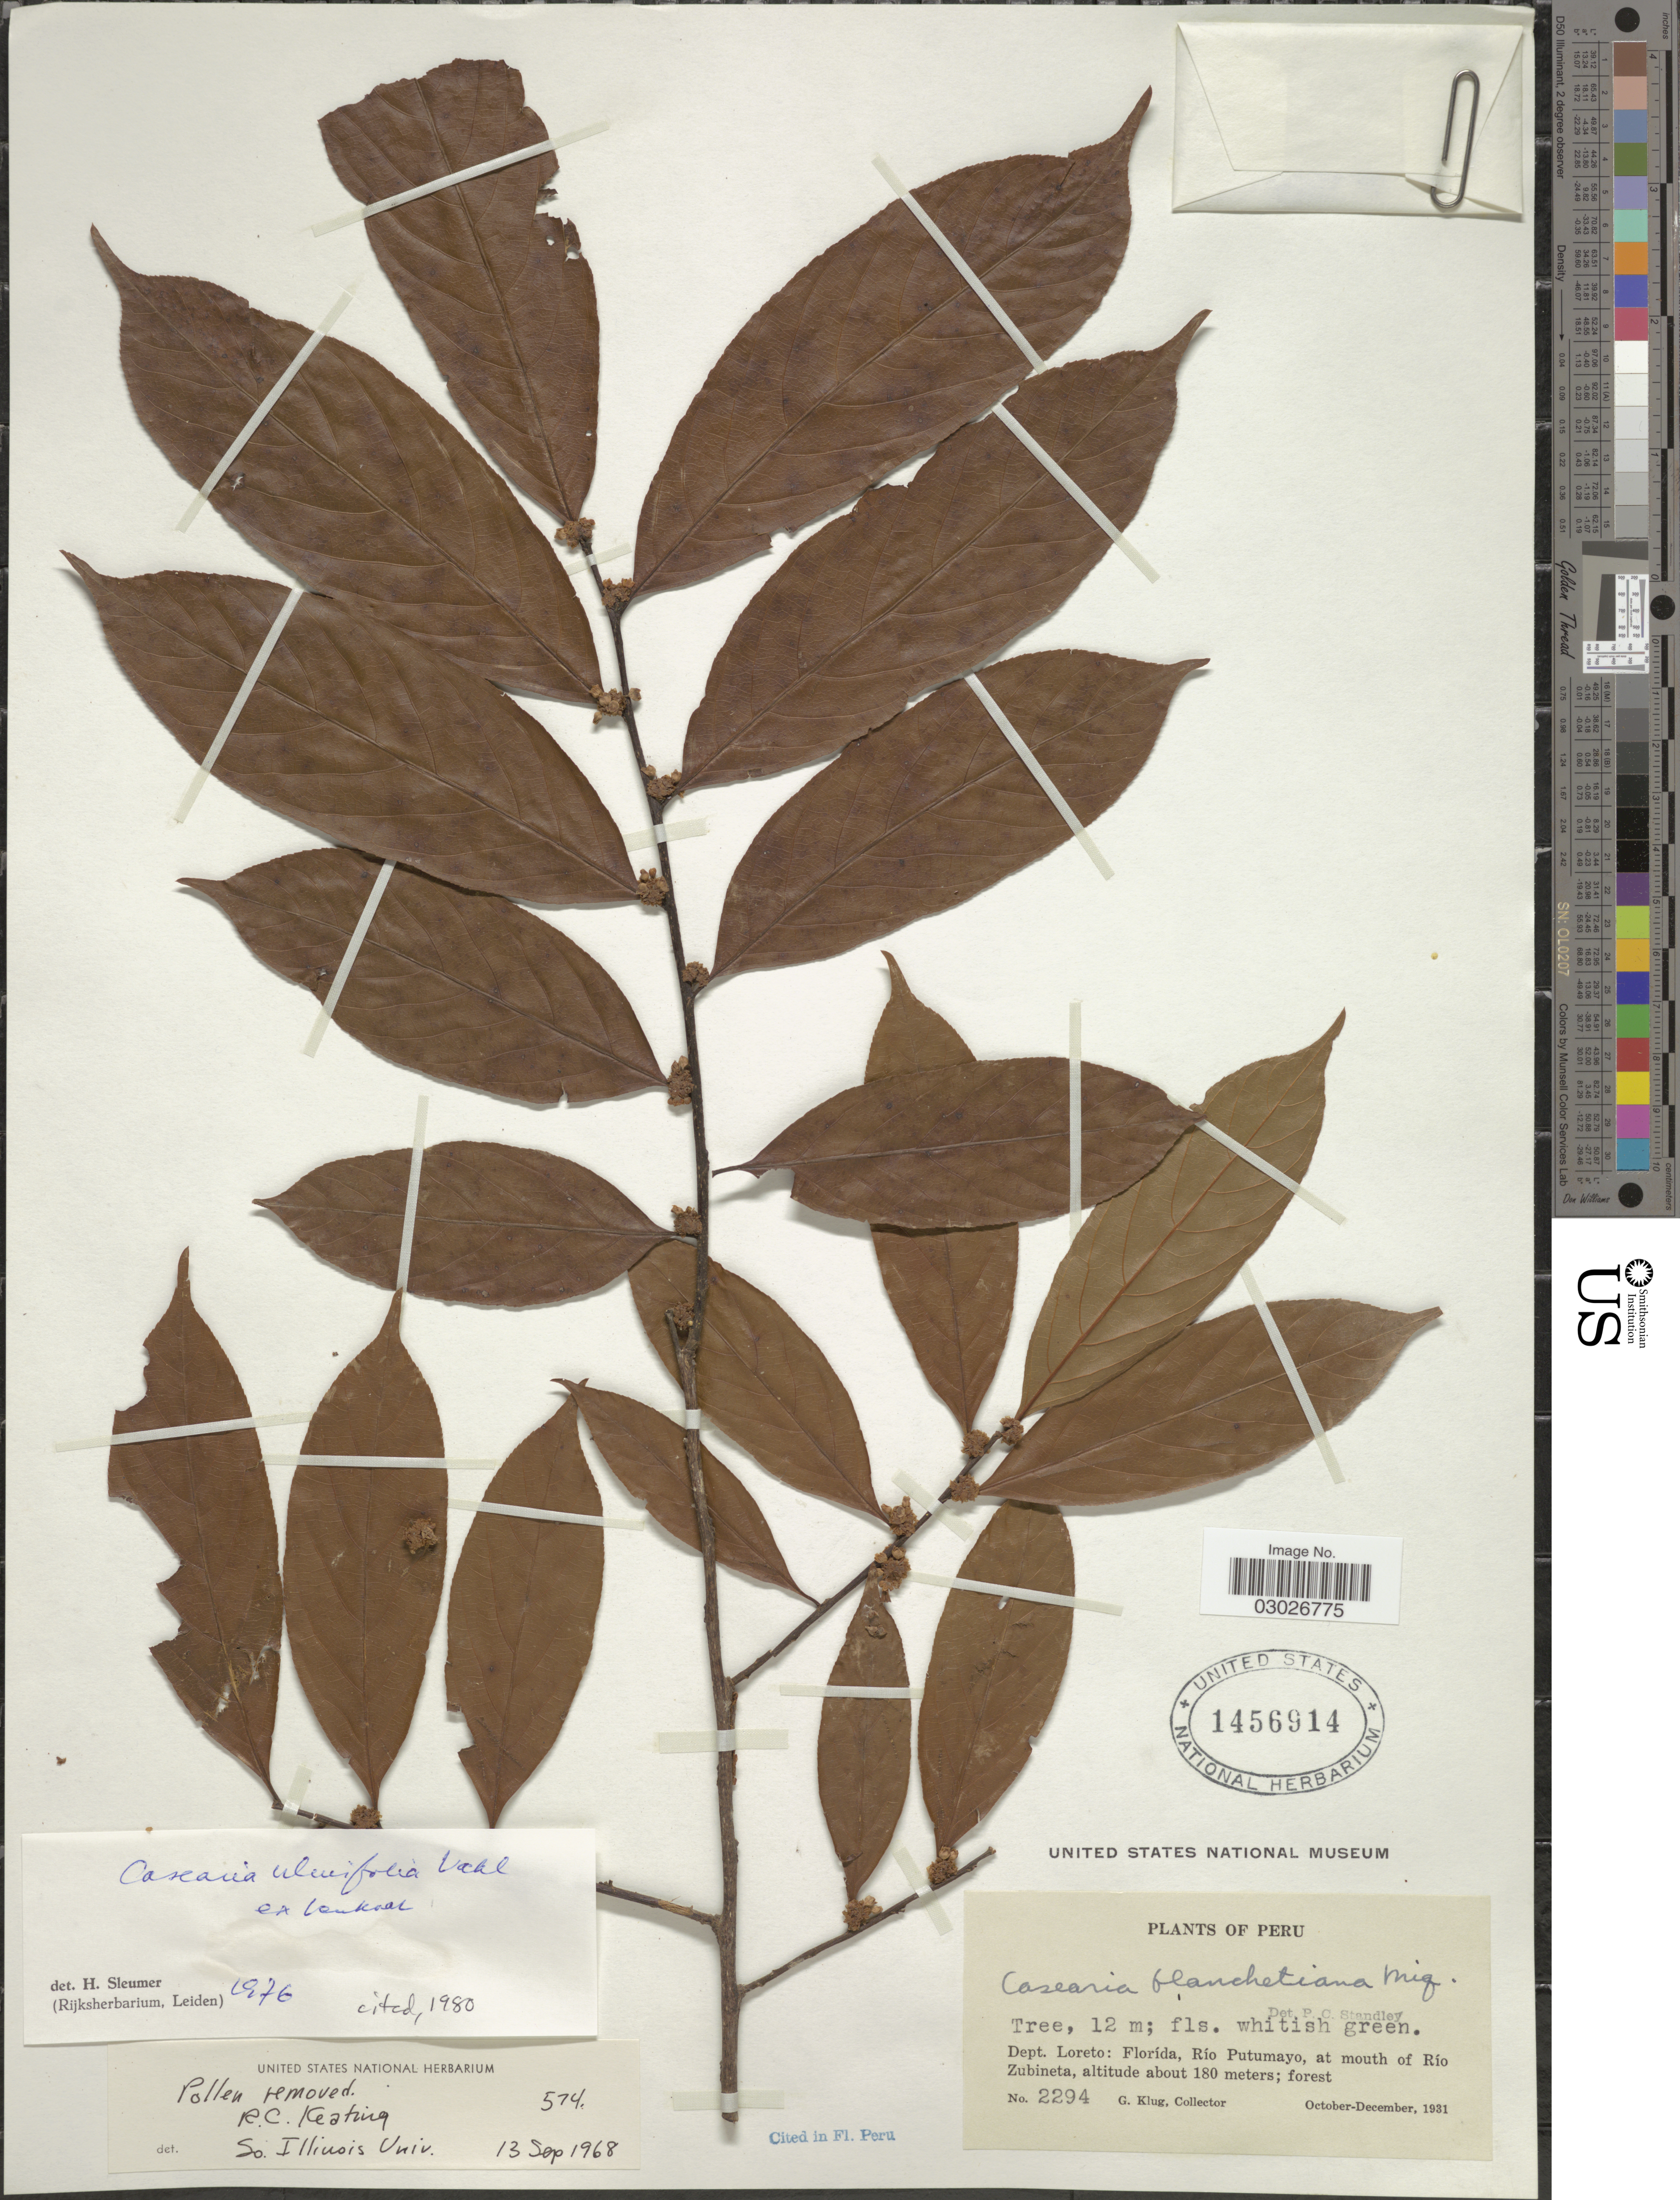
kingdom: Plantae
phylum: Tracheophyta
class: Magnoliopsida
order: Malpighiales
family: Salicaceae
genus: Casearia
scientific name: Casearia ulmifolia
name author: Vahl ex Vent.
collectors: G. Klug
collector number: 2294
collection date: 1931-10/1931-12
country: Peru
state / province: Loreto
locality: Dept. Loreto: Florída, Río Putumayo, at mouth of Río Zubineta.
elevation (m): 180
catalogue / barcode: US 1456914